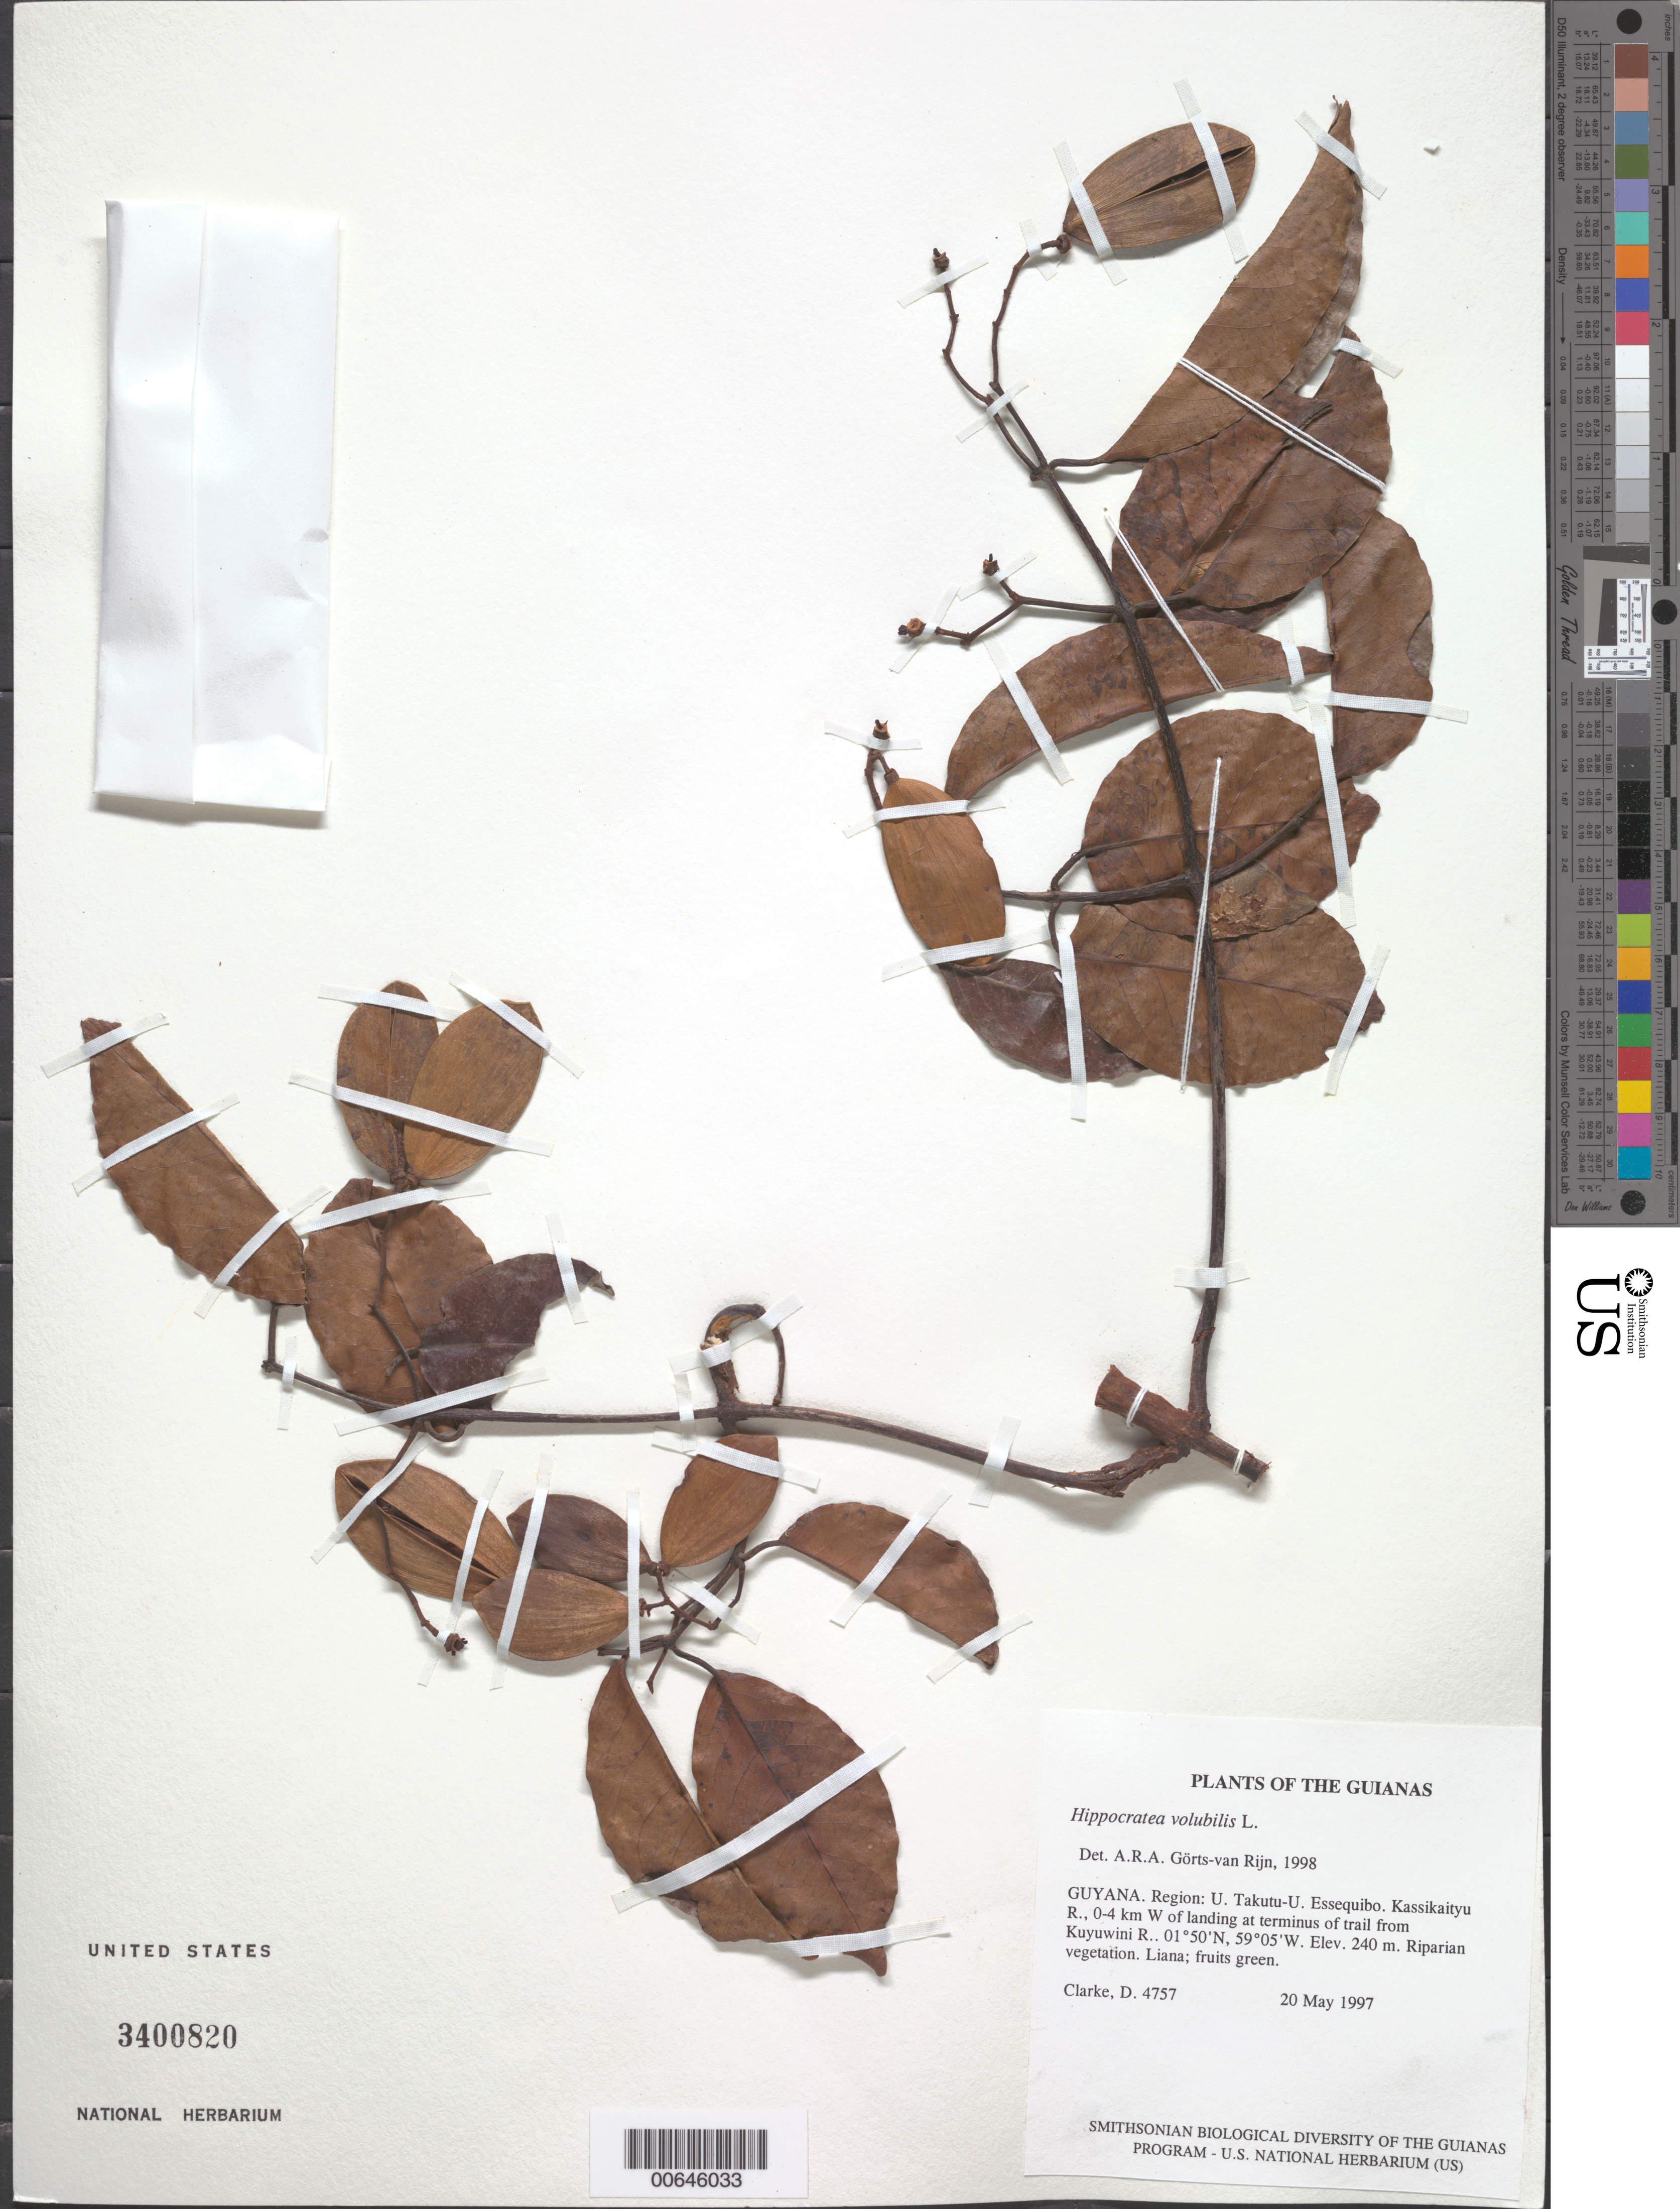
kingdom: Plantae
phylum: Tracheophyta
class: Magnoliopsida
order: Celastrales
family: Celastraceae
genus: Hippocratea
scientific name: Hippocratea volubilis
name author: L.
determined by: Görts-van Rijn, A. R. A.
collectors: H. D. Clarke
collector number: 4757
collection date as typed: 20 May 1997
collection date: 1997-05-20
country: Guyana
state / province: U. Takutu-U. Essequibo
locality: Kassikaityu R., 0-4 km W of landing at terminus of trail from Kuyuwini R.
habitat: Riparian vegetation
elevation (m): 240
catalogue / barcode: US 3400820